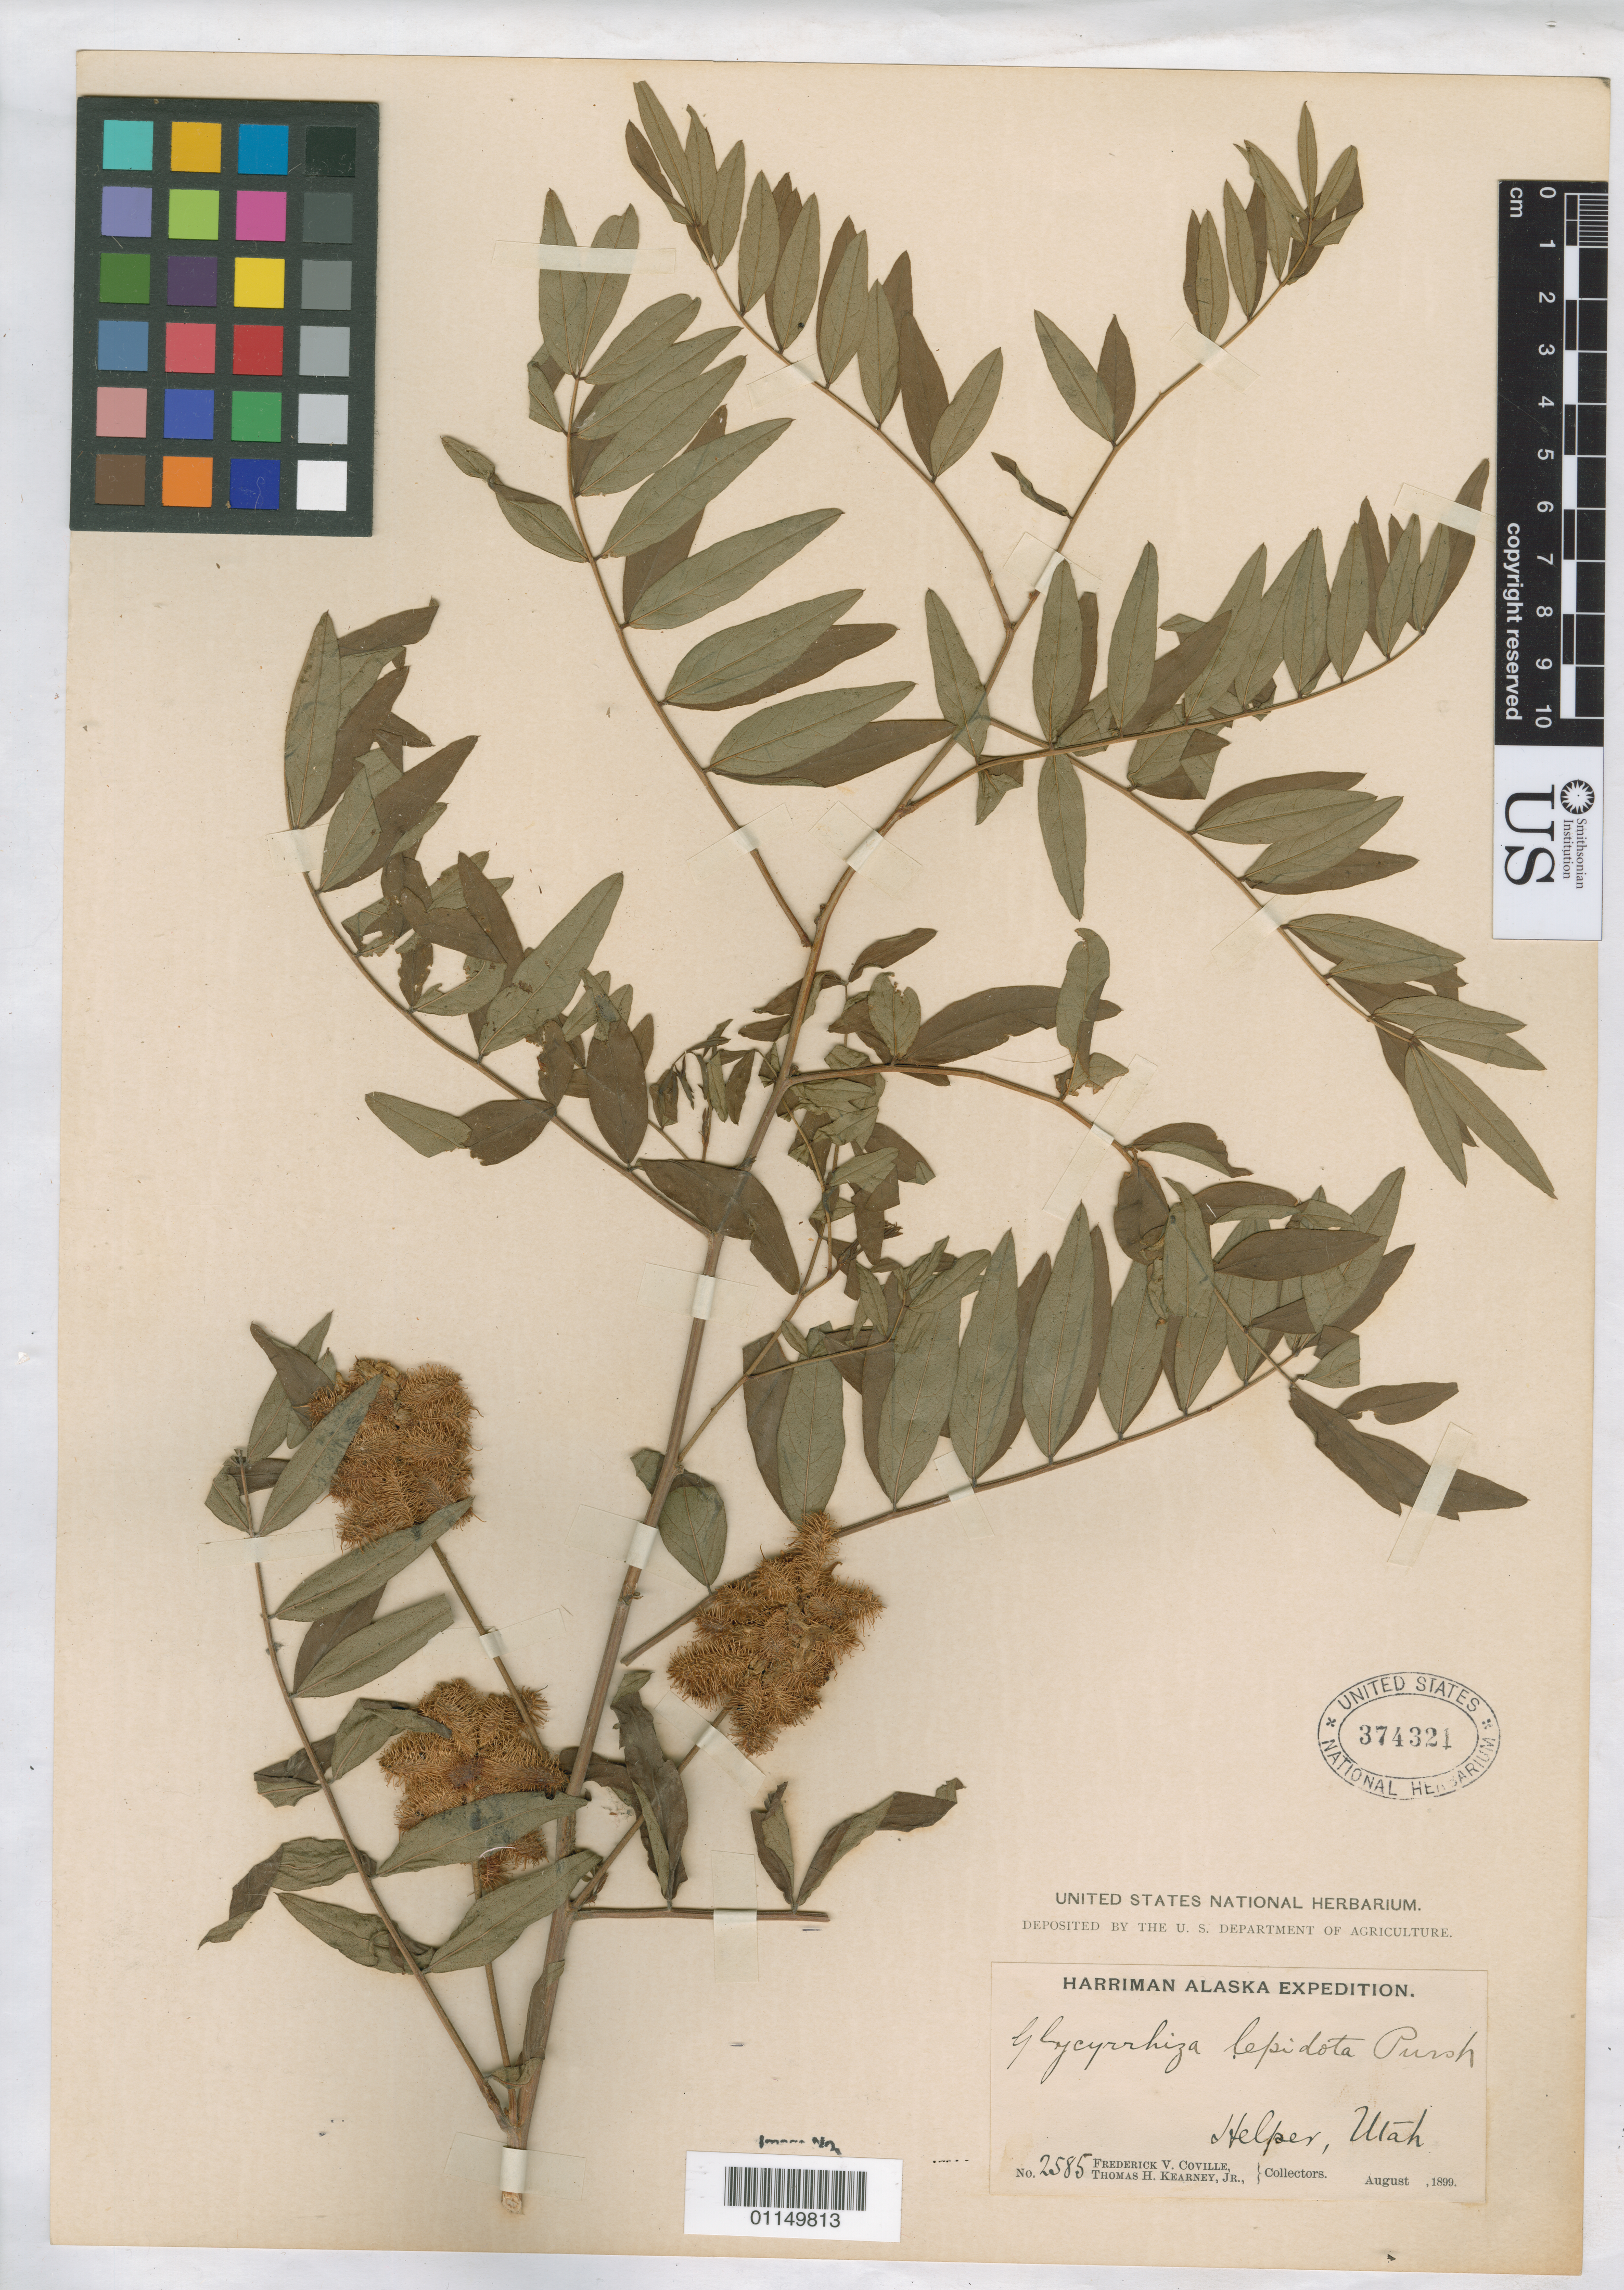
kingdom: Plantae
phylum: Tracheophyta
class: Magnoliopsida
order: Fabales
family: Fabaceae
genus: Glycyrrhiza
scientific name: Glycyrrhiza lepidota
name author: Pursh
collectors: F. V. Coville & T. H. Kearney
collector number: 2585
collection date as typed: Aug 1899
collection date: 1899-08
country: United States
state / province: Utah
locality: Helper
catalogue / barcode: US 374321